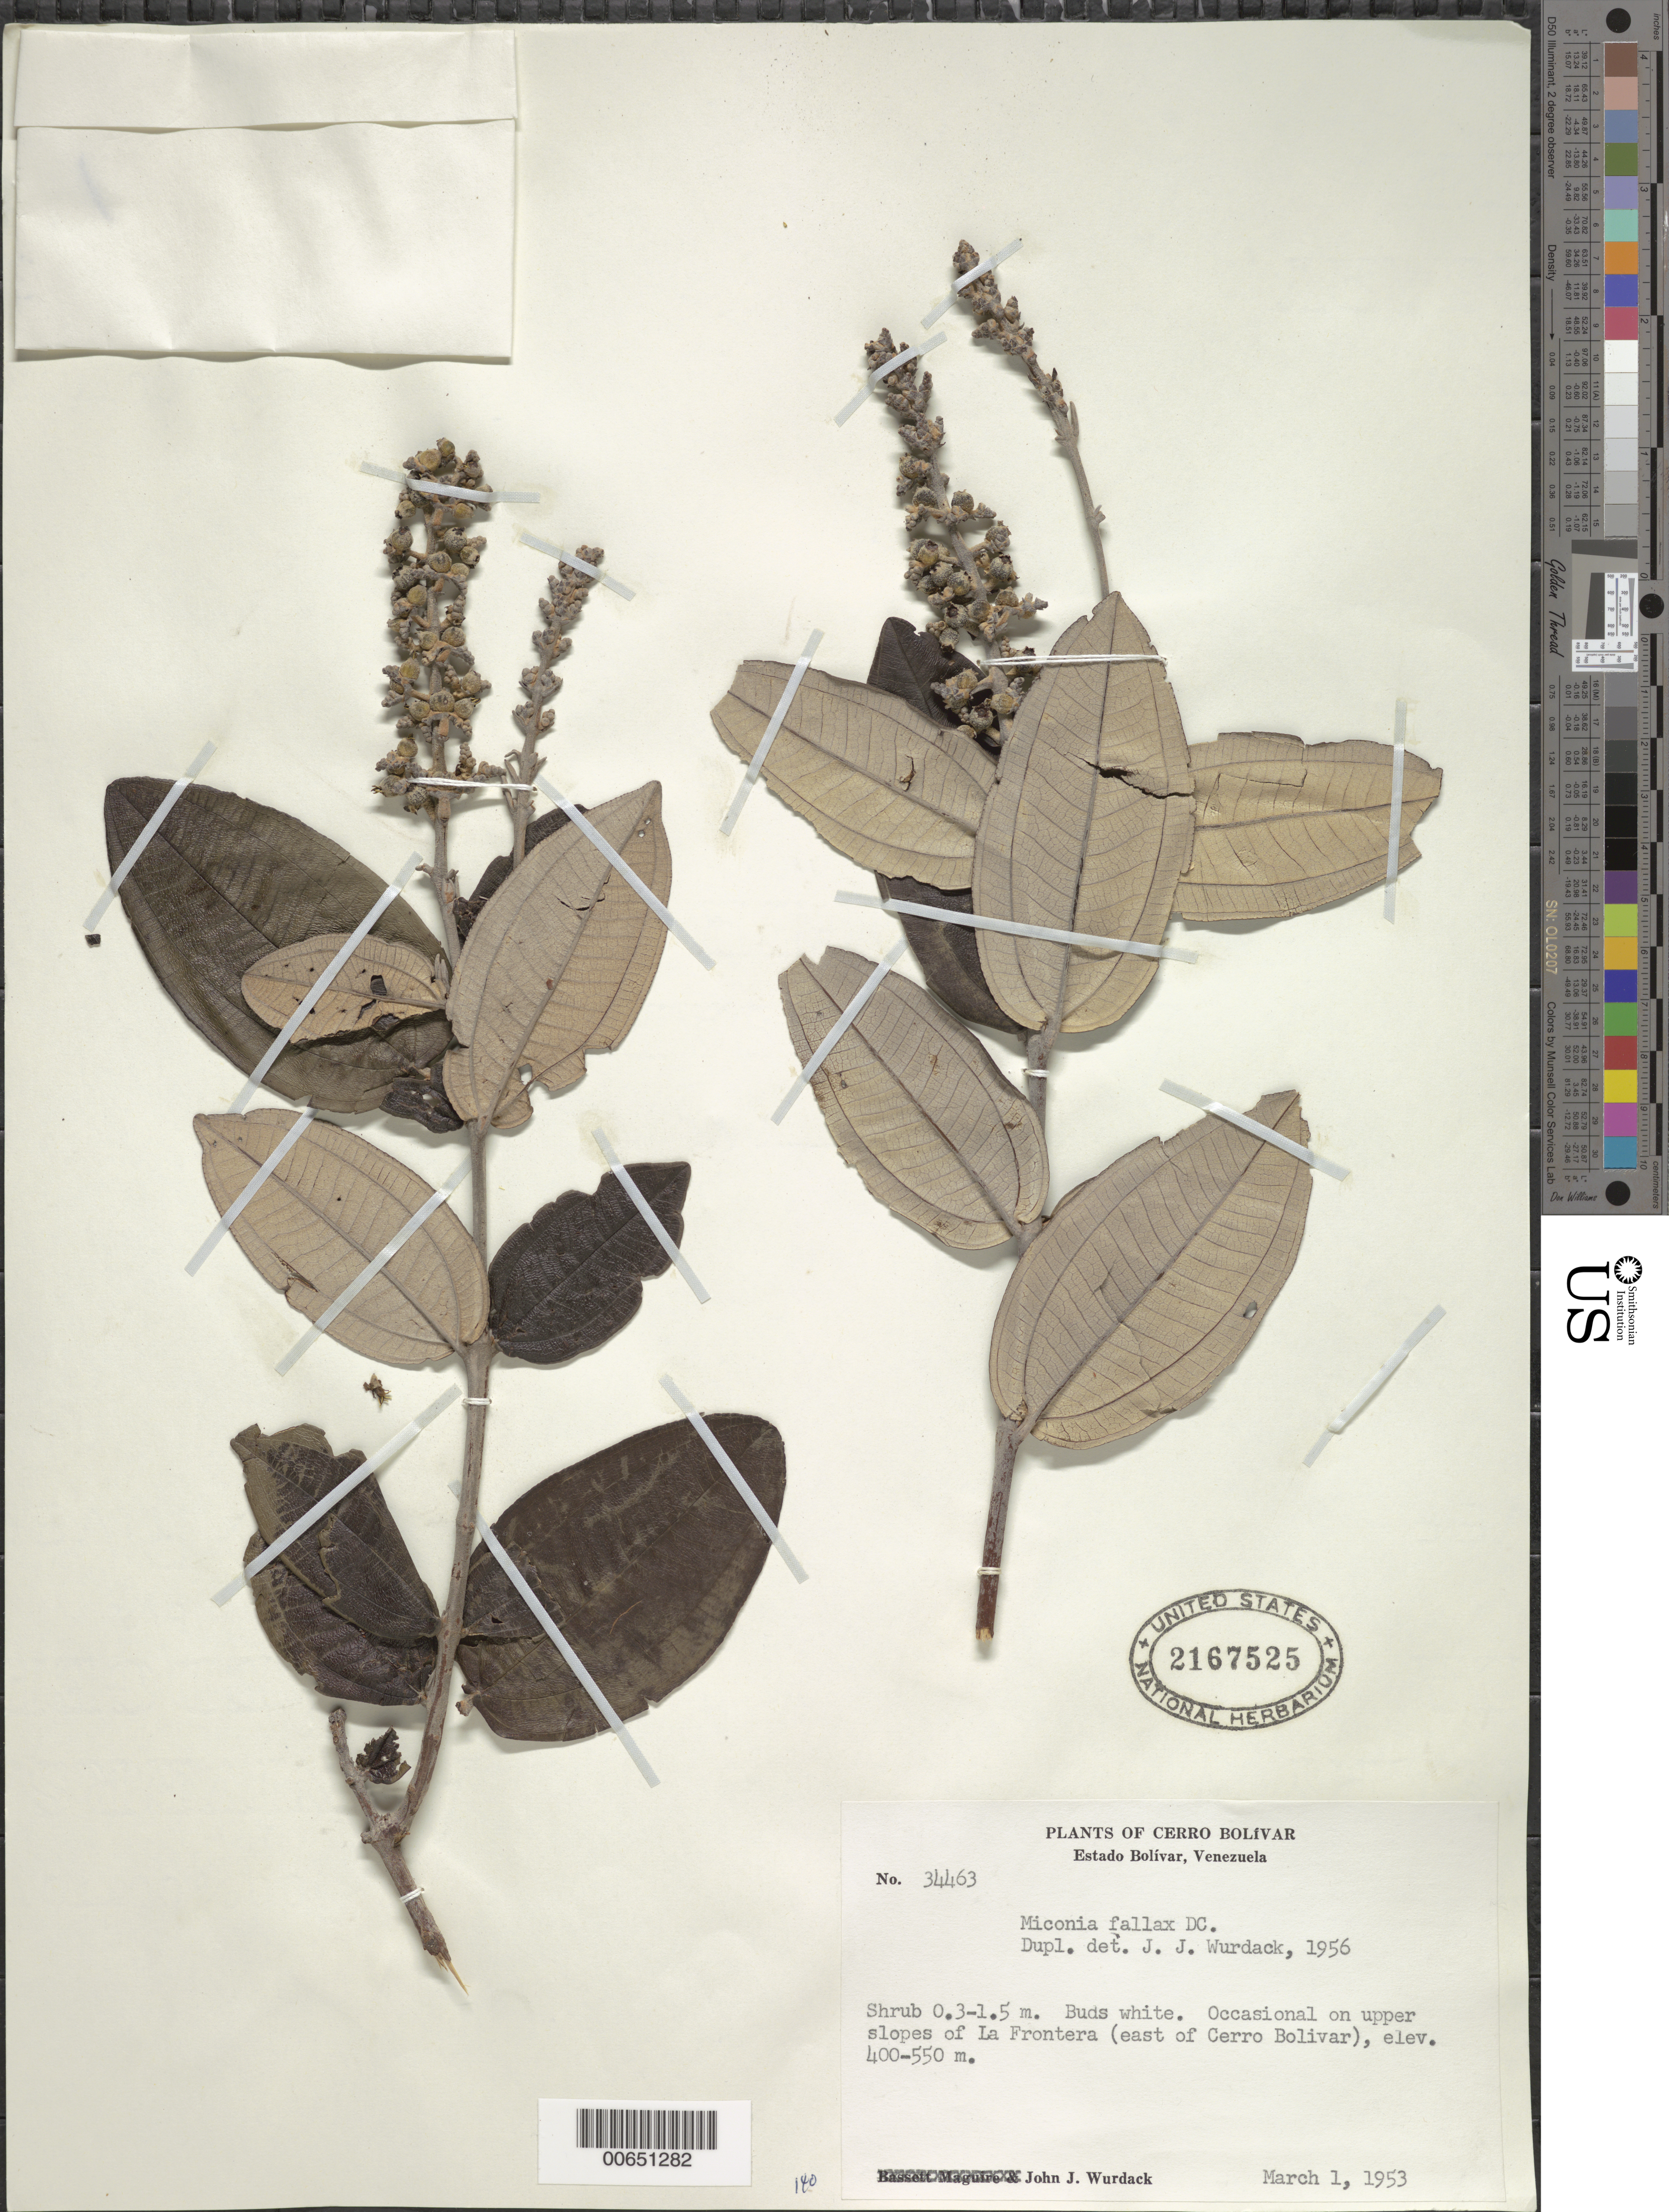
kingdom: Plantae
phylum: Tracheophyta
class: Magnoliopsida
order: Myrtales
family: Melastomataceae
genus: Miconia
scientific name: Miconia fallax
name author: DC.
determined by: Wurdack, John J., (US), US (UNITED STATES)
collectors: J. J. Wurdack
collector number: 34463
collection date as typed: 1-Mar-53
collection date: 1953-03-01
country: Venezuela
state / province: Bolívar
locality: La Frontera (just E of Cerro Bolívar)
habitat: Upper slopes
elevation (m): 400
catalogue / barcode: US 2167525